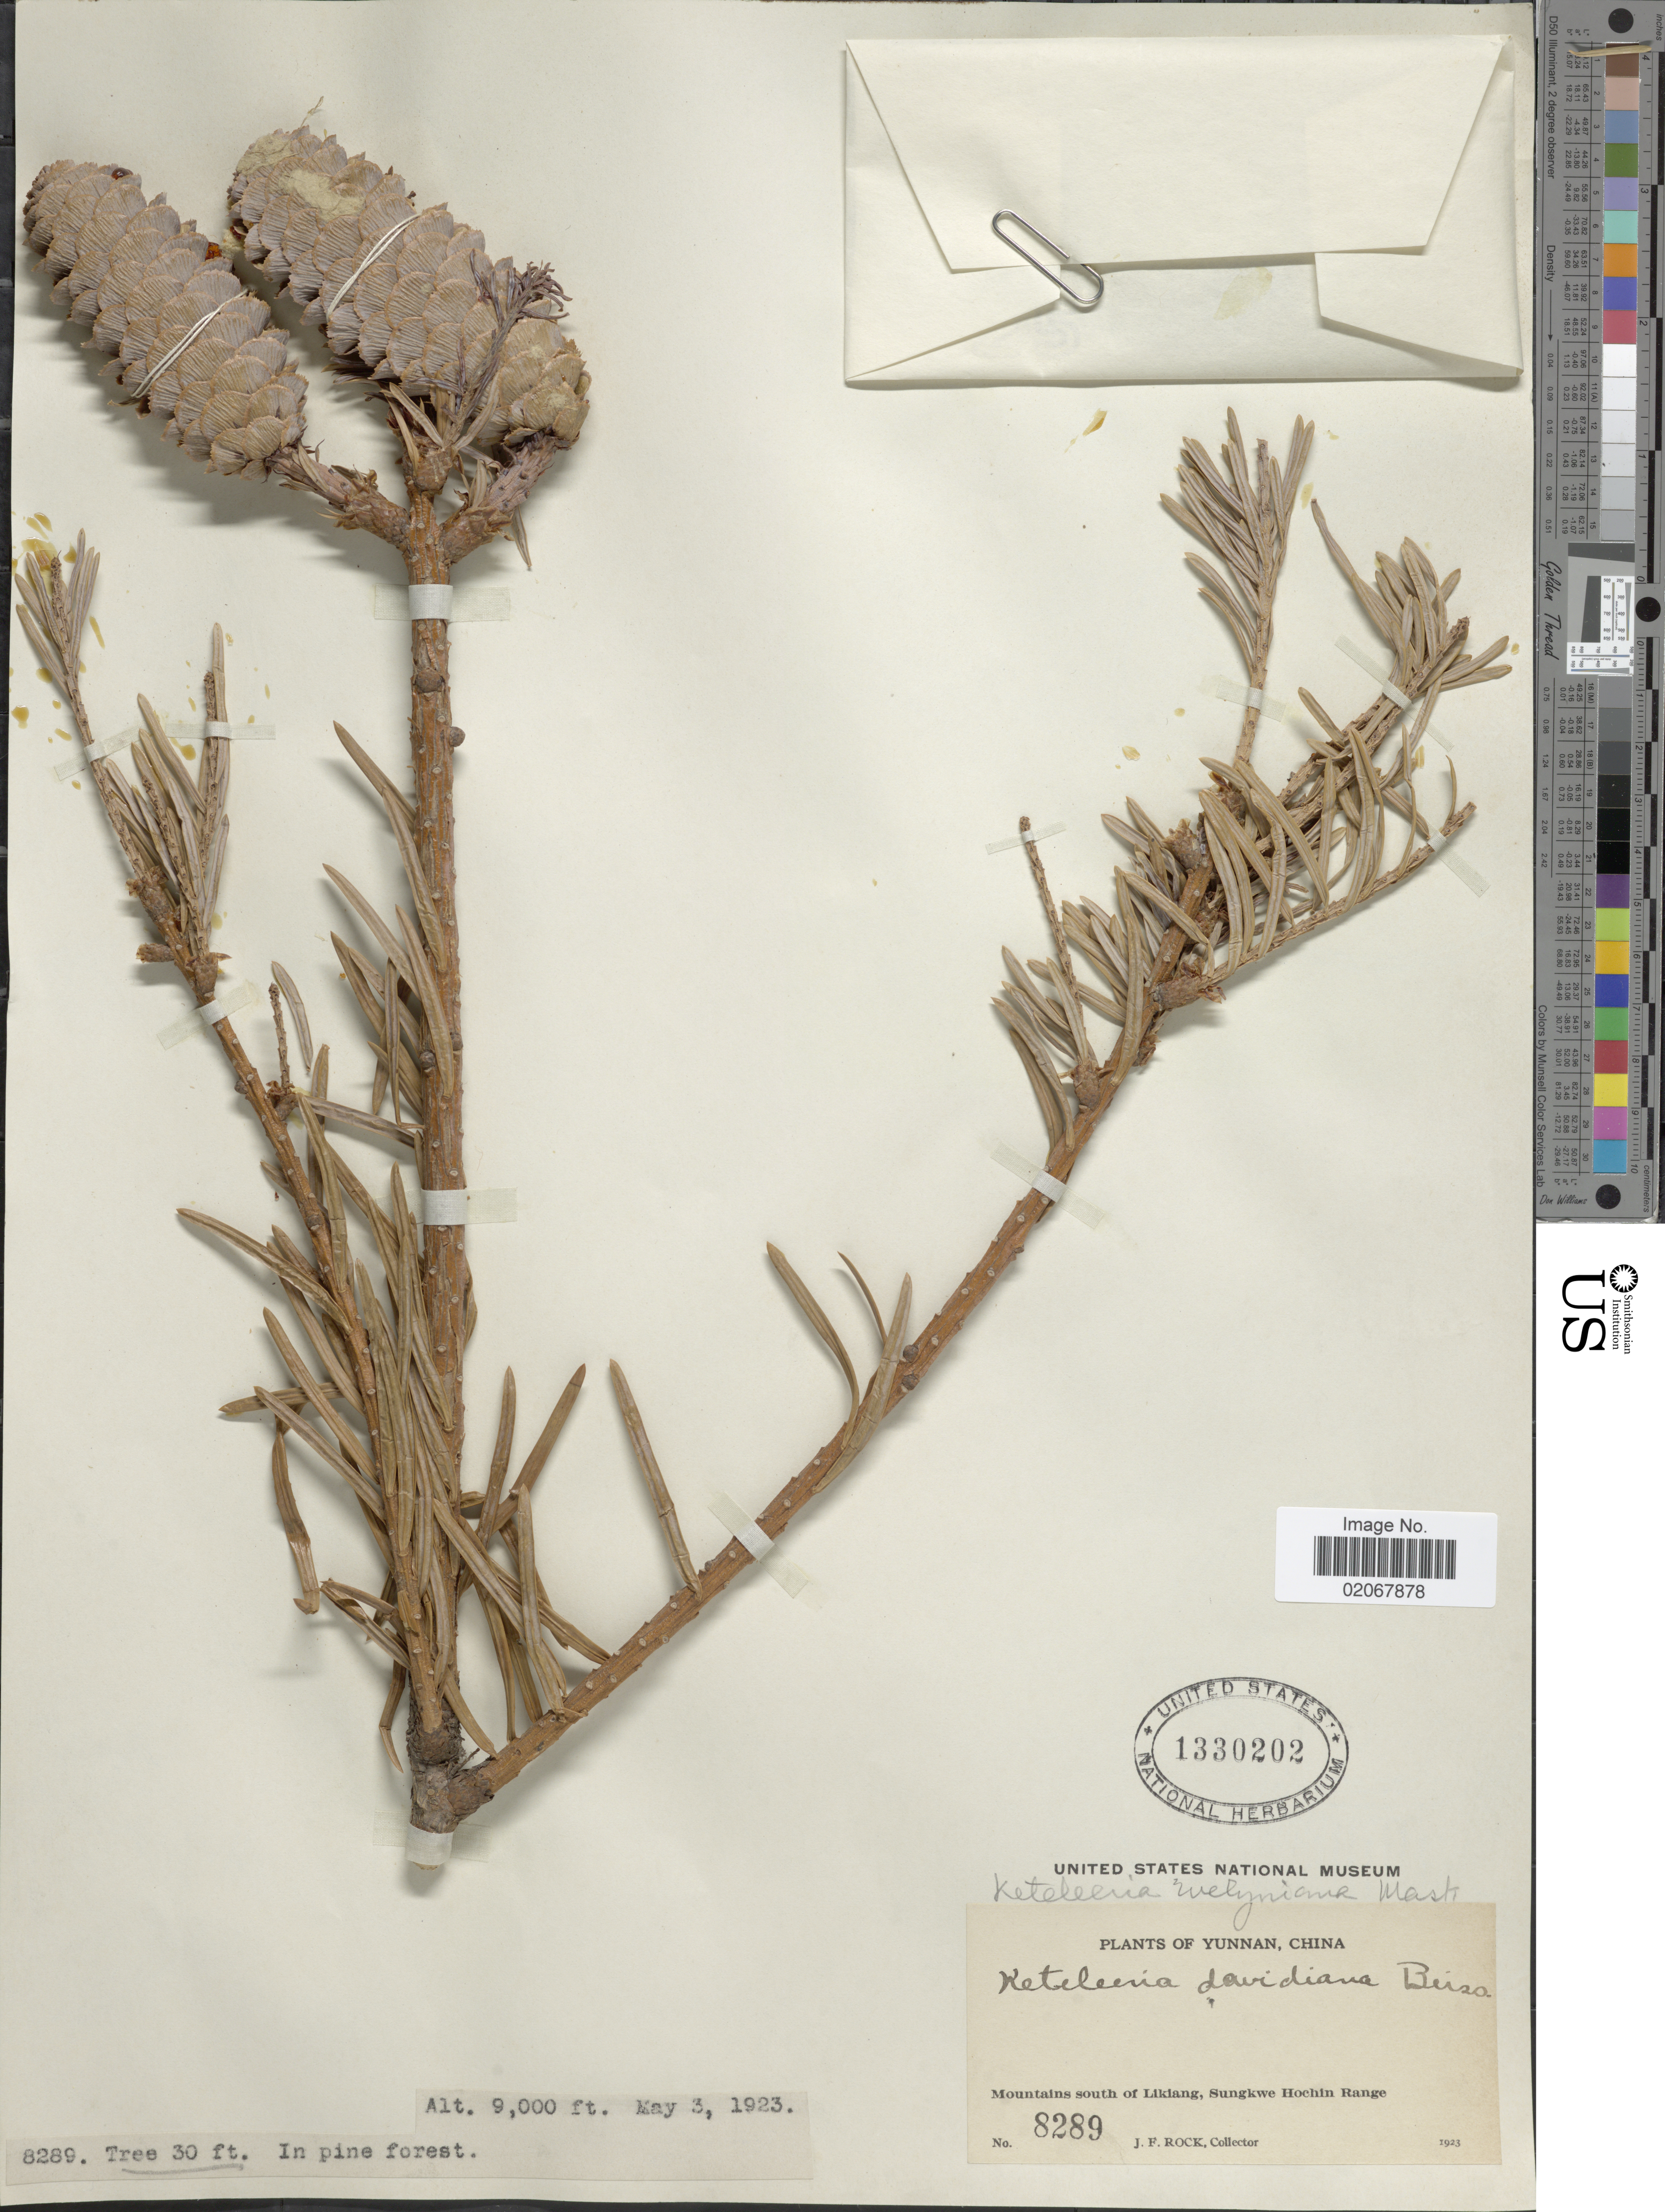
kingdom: Plantae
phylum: Tracheophyta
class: Pinopsida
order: Pinales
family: Pinaceae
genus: Keteleeria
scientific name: Keteleeria evelyniana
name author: Mast.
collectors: J. Rock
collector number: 8289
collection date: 1923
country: China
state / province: Yunnan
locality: Mountains south of Likiang, Sungkwe Hochin Range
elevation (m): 2743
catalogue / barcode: US 1330202